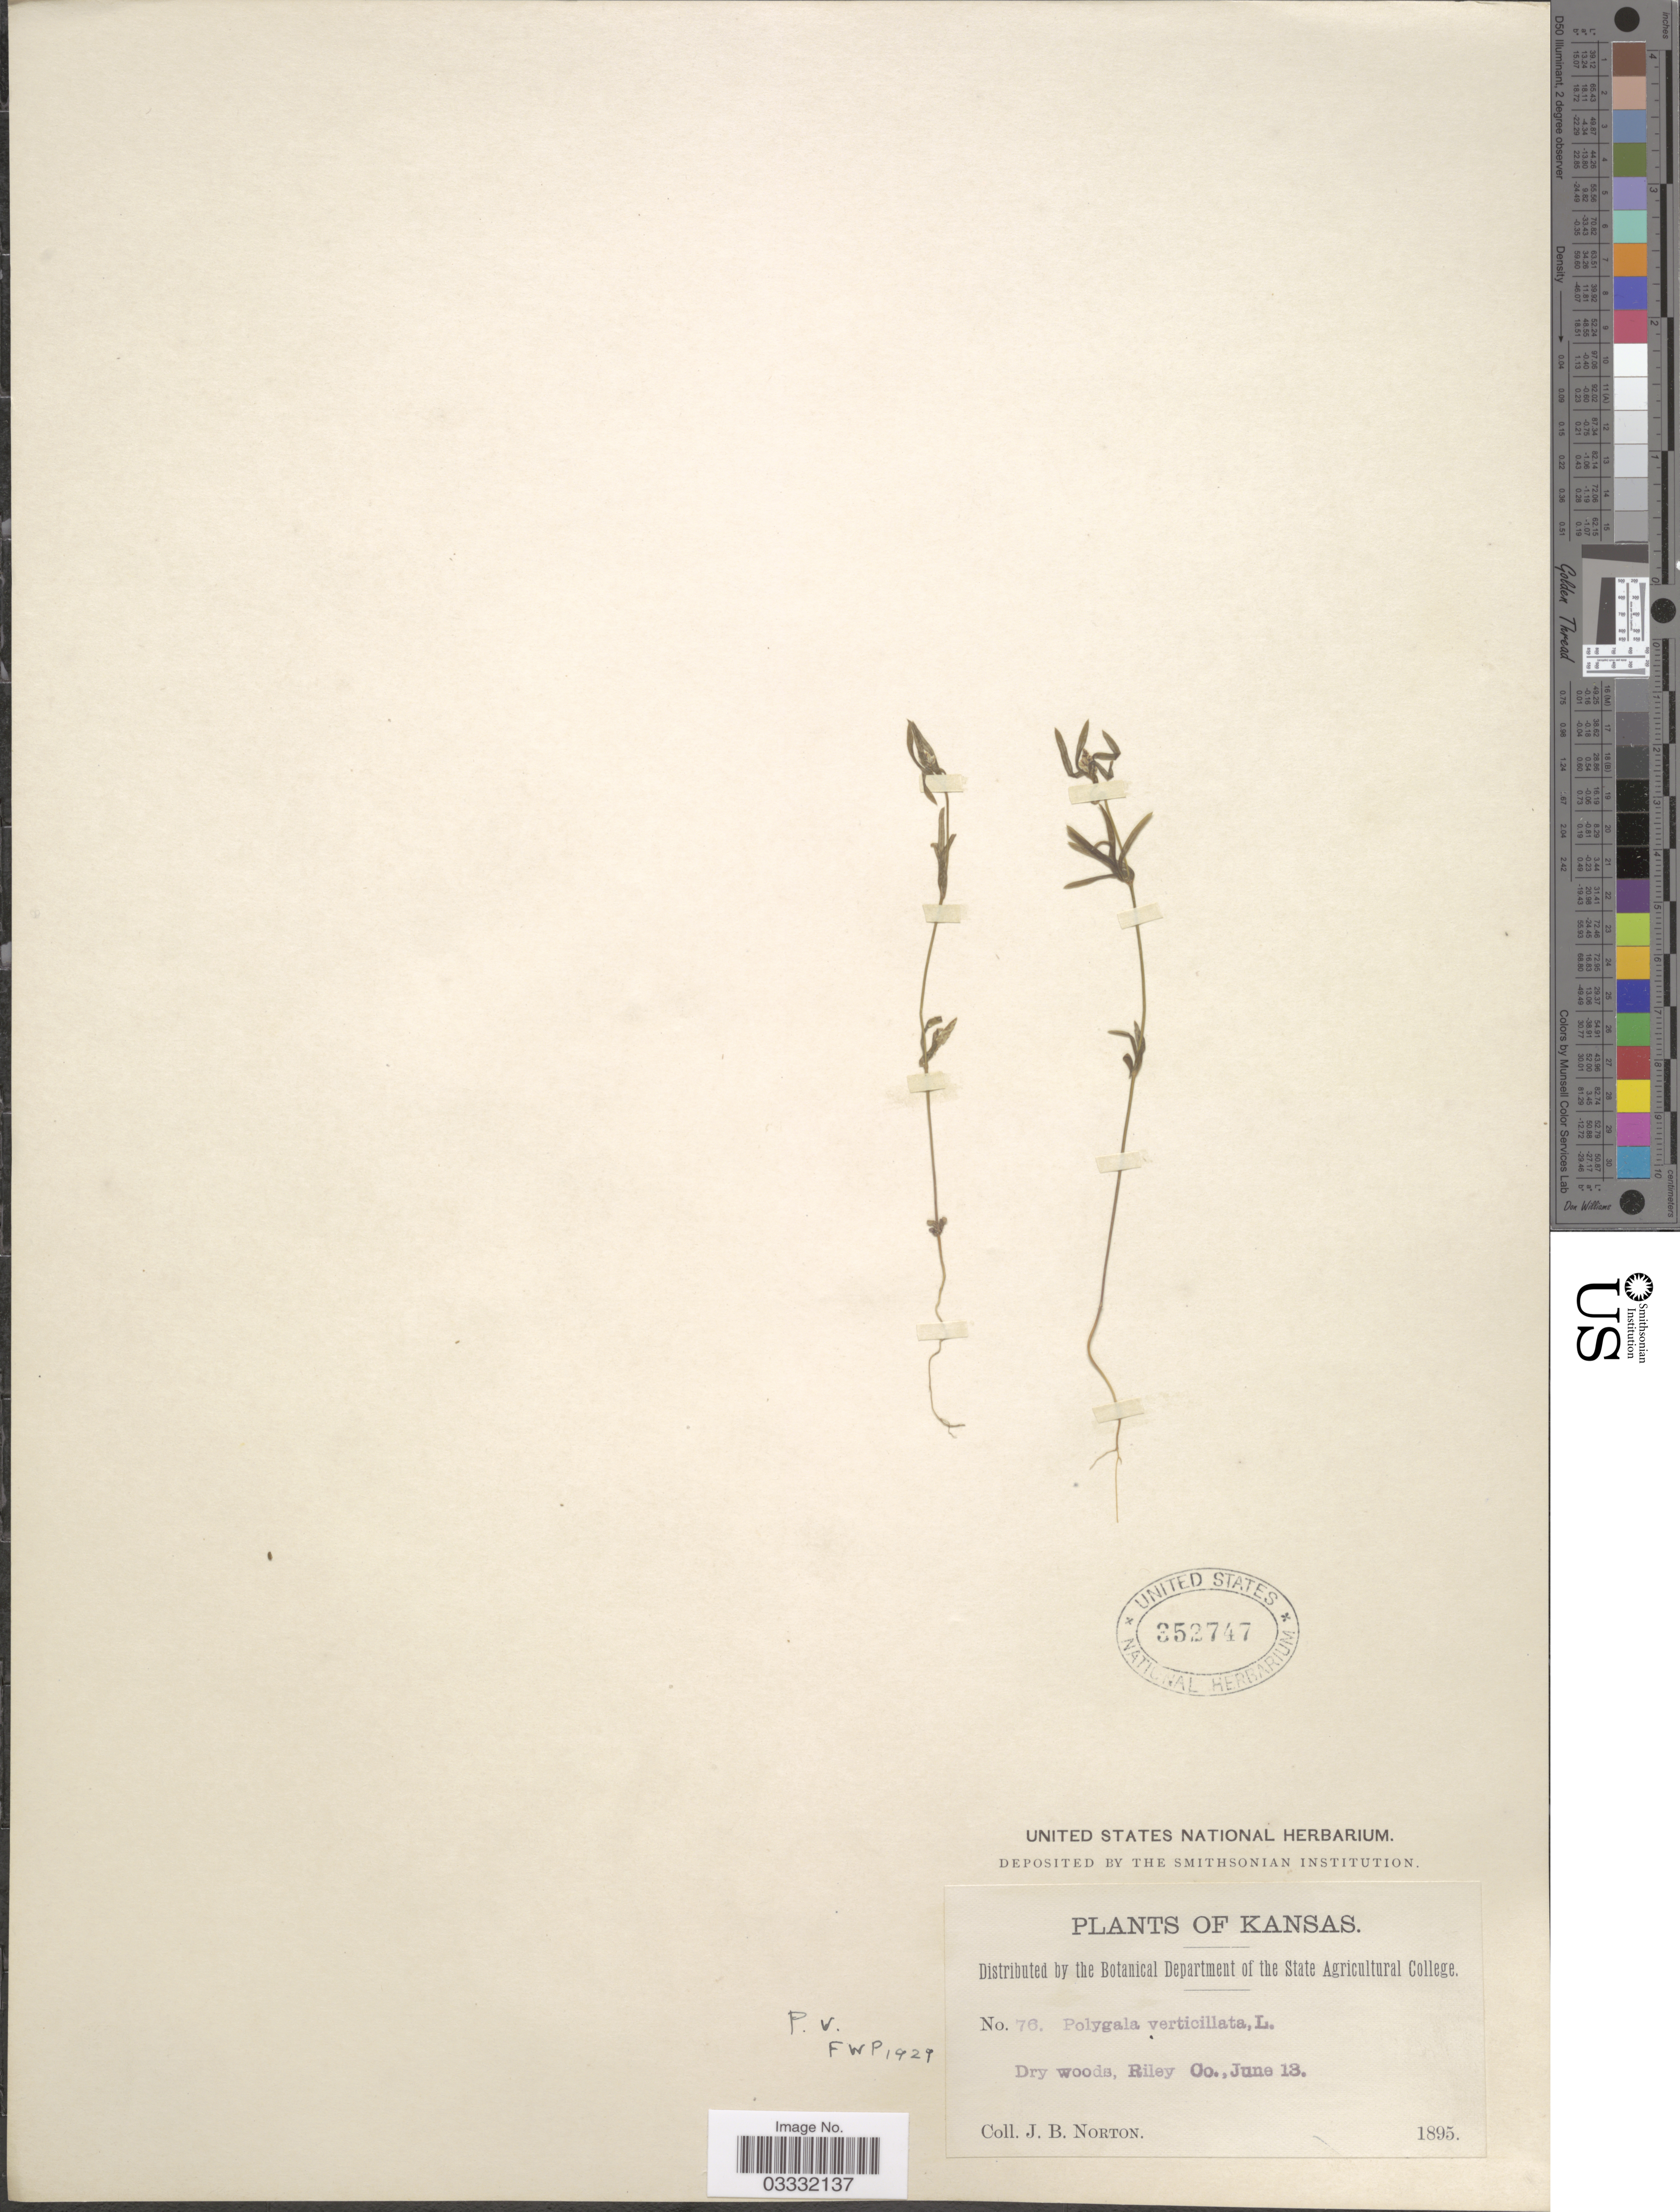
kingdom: Plantae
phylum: Tracheophyta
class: Magnoliopsida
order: Fabales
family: Polygalaceae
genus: Polygala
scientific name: Polygala verticillata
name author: L.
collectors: J. B. Norton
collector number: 76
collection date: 1895-06-13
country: United States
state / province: Kansas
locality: Riley Co.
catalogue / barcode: US 352747